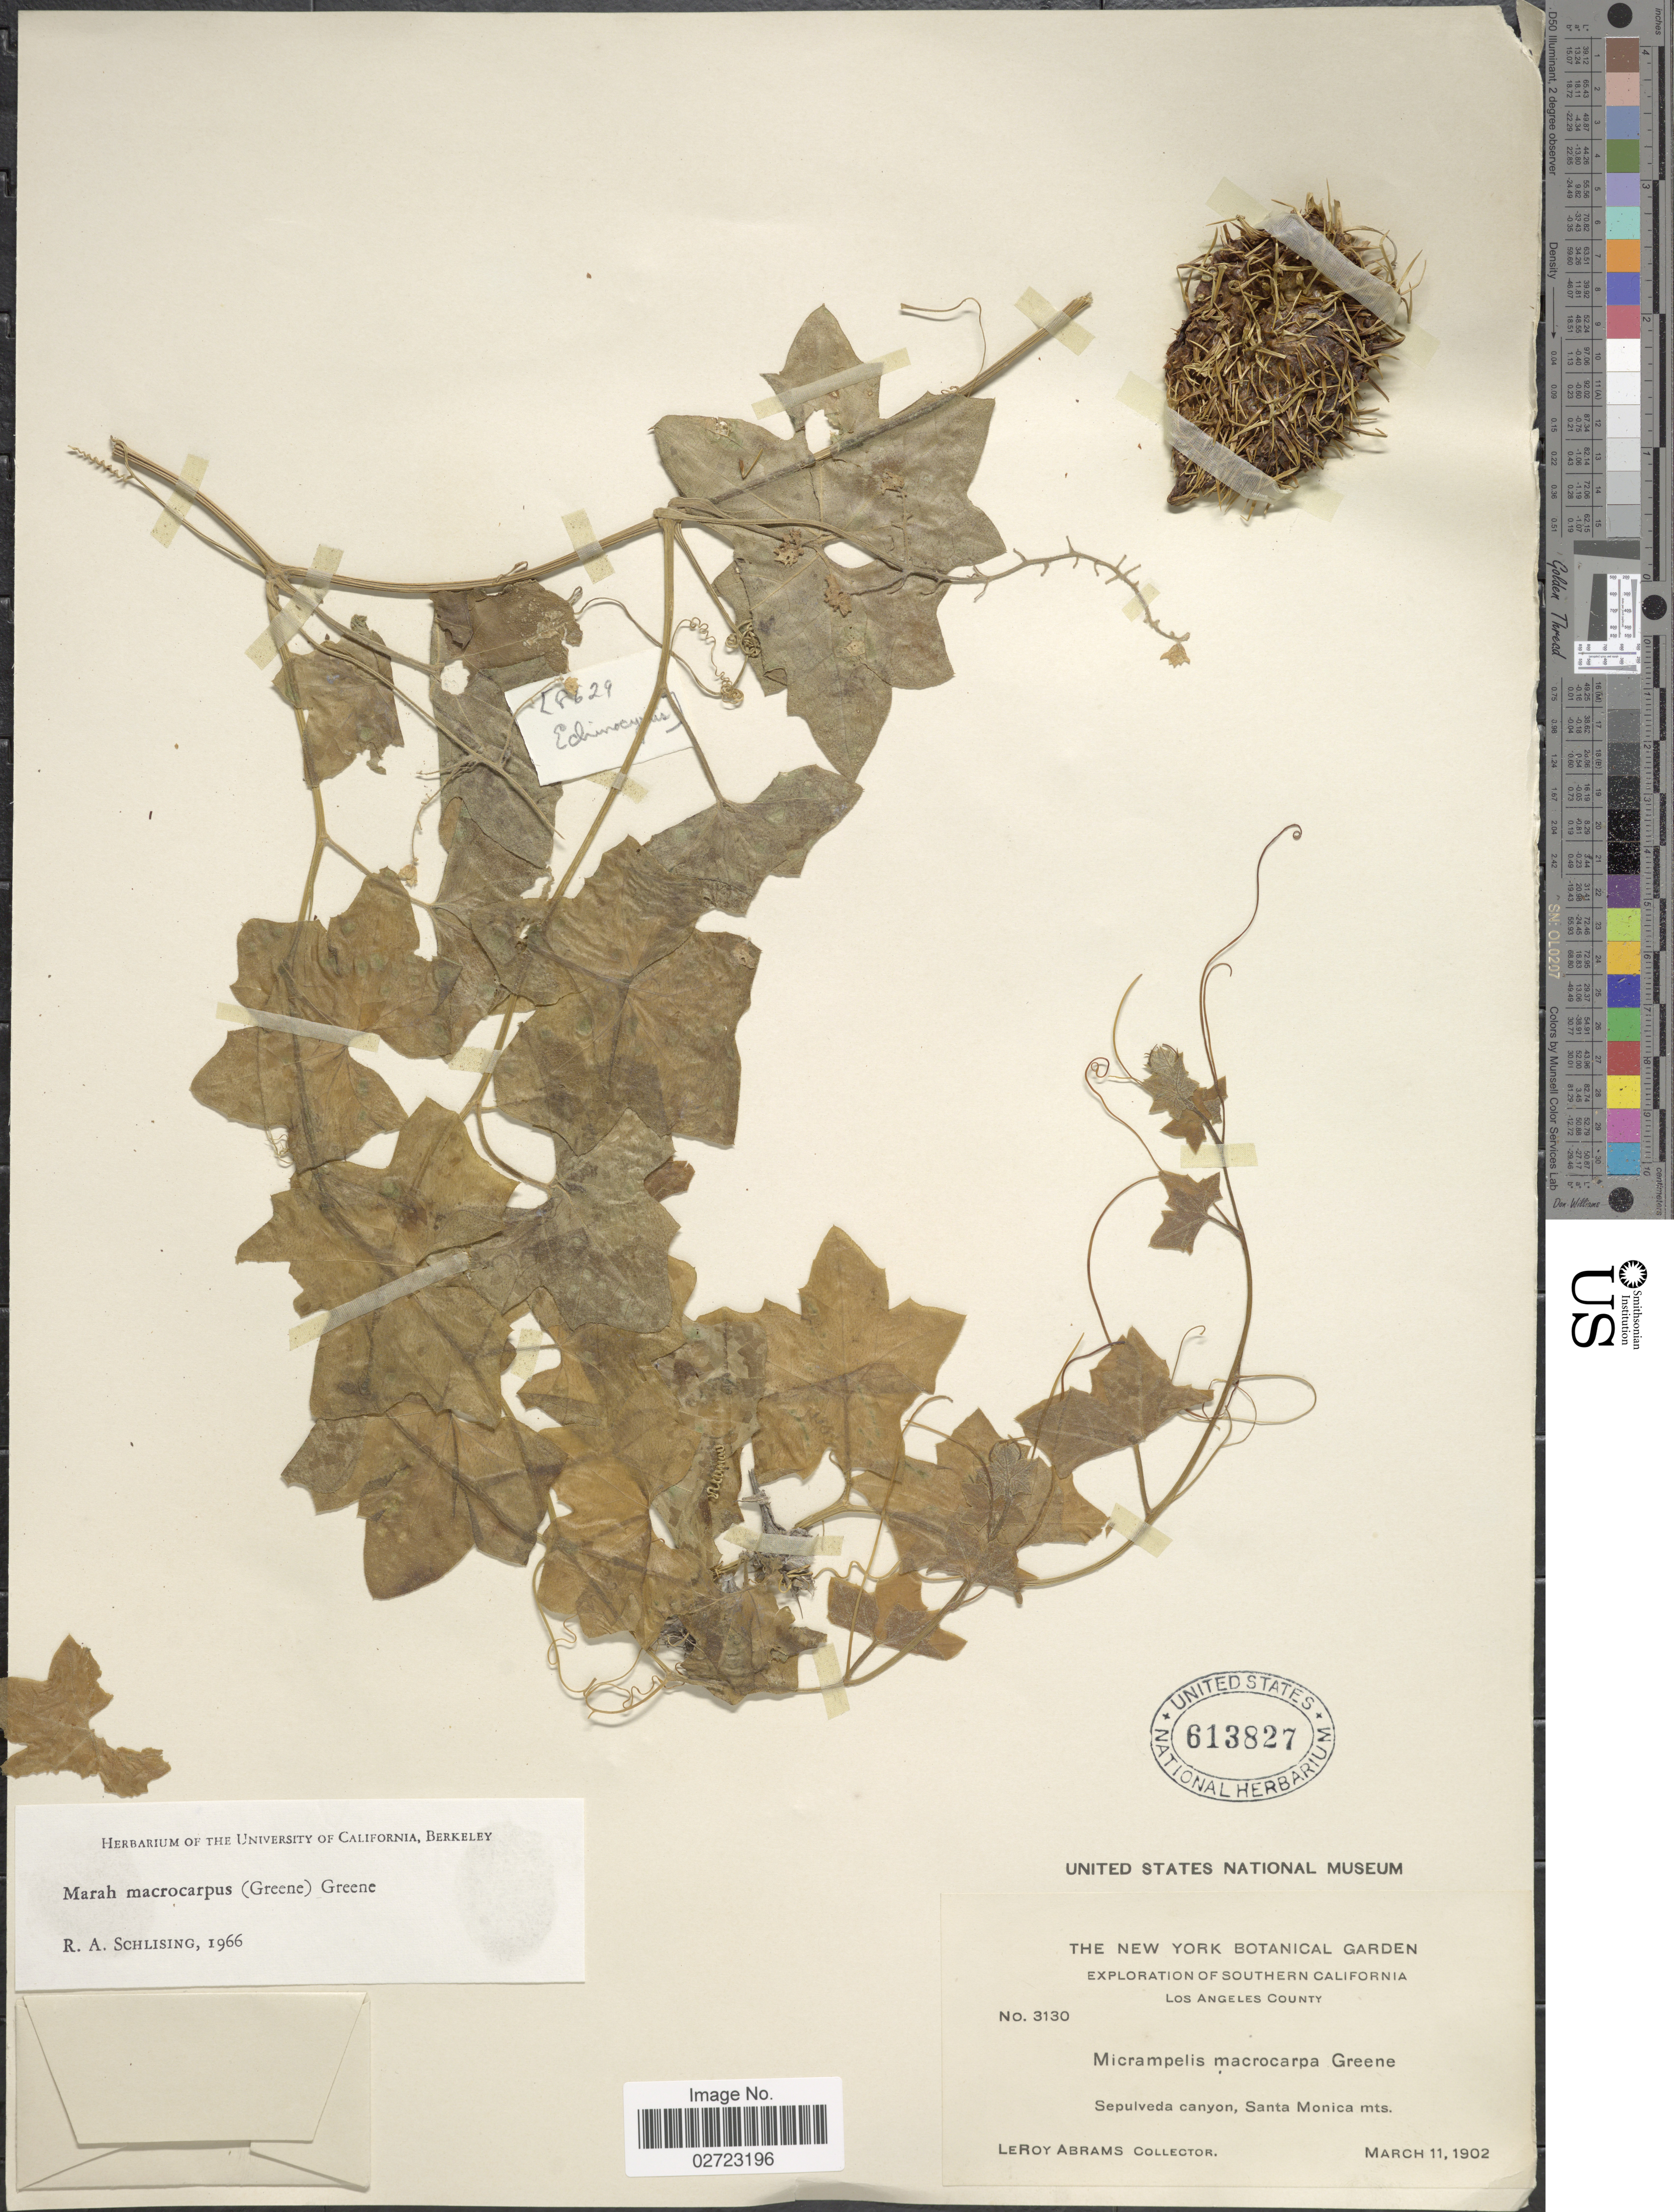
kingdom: Plantae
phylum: Tracheophyta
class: Magnoliopsida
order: Cucurbitales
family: Cucurbitaceae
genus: Marah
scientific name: Marah macrocarpa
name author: (Greene) Greene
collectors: L. Abrams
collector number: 3130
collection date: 1902-03-11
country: United States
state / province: California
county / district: Los Angeles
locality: Southern California, Los Angeles County, Sepulveda canyon, Santa Monica mts.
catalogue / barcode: US 613827